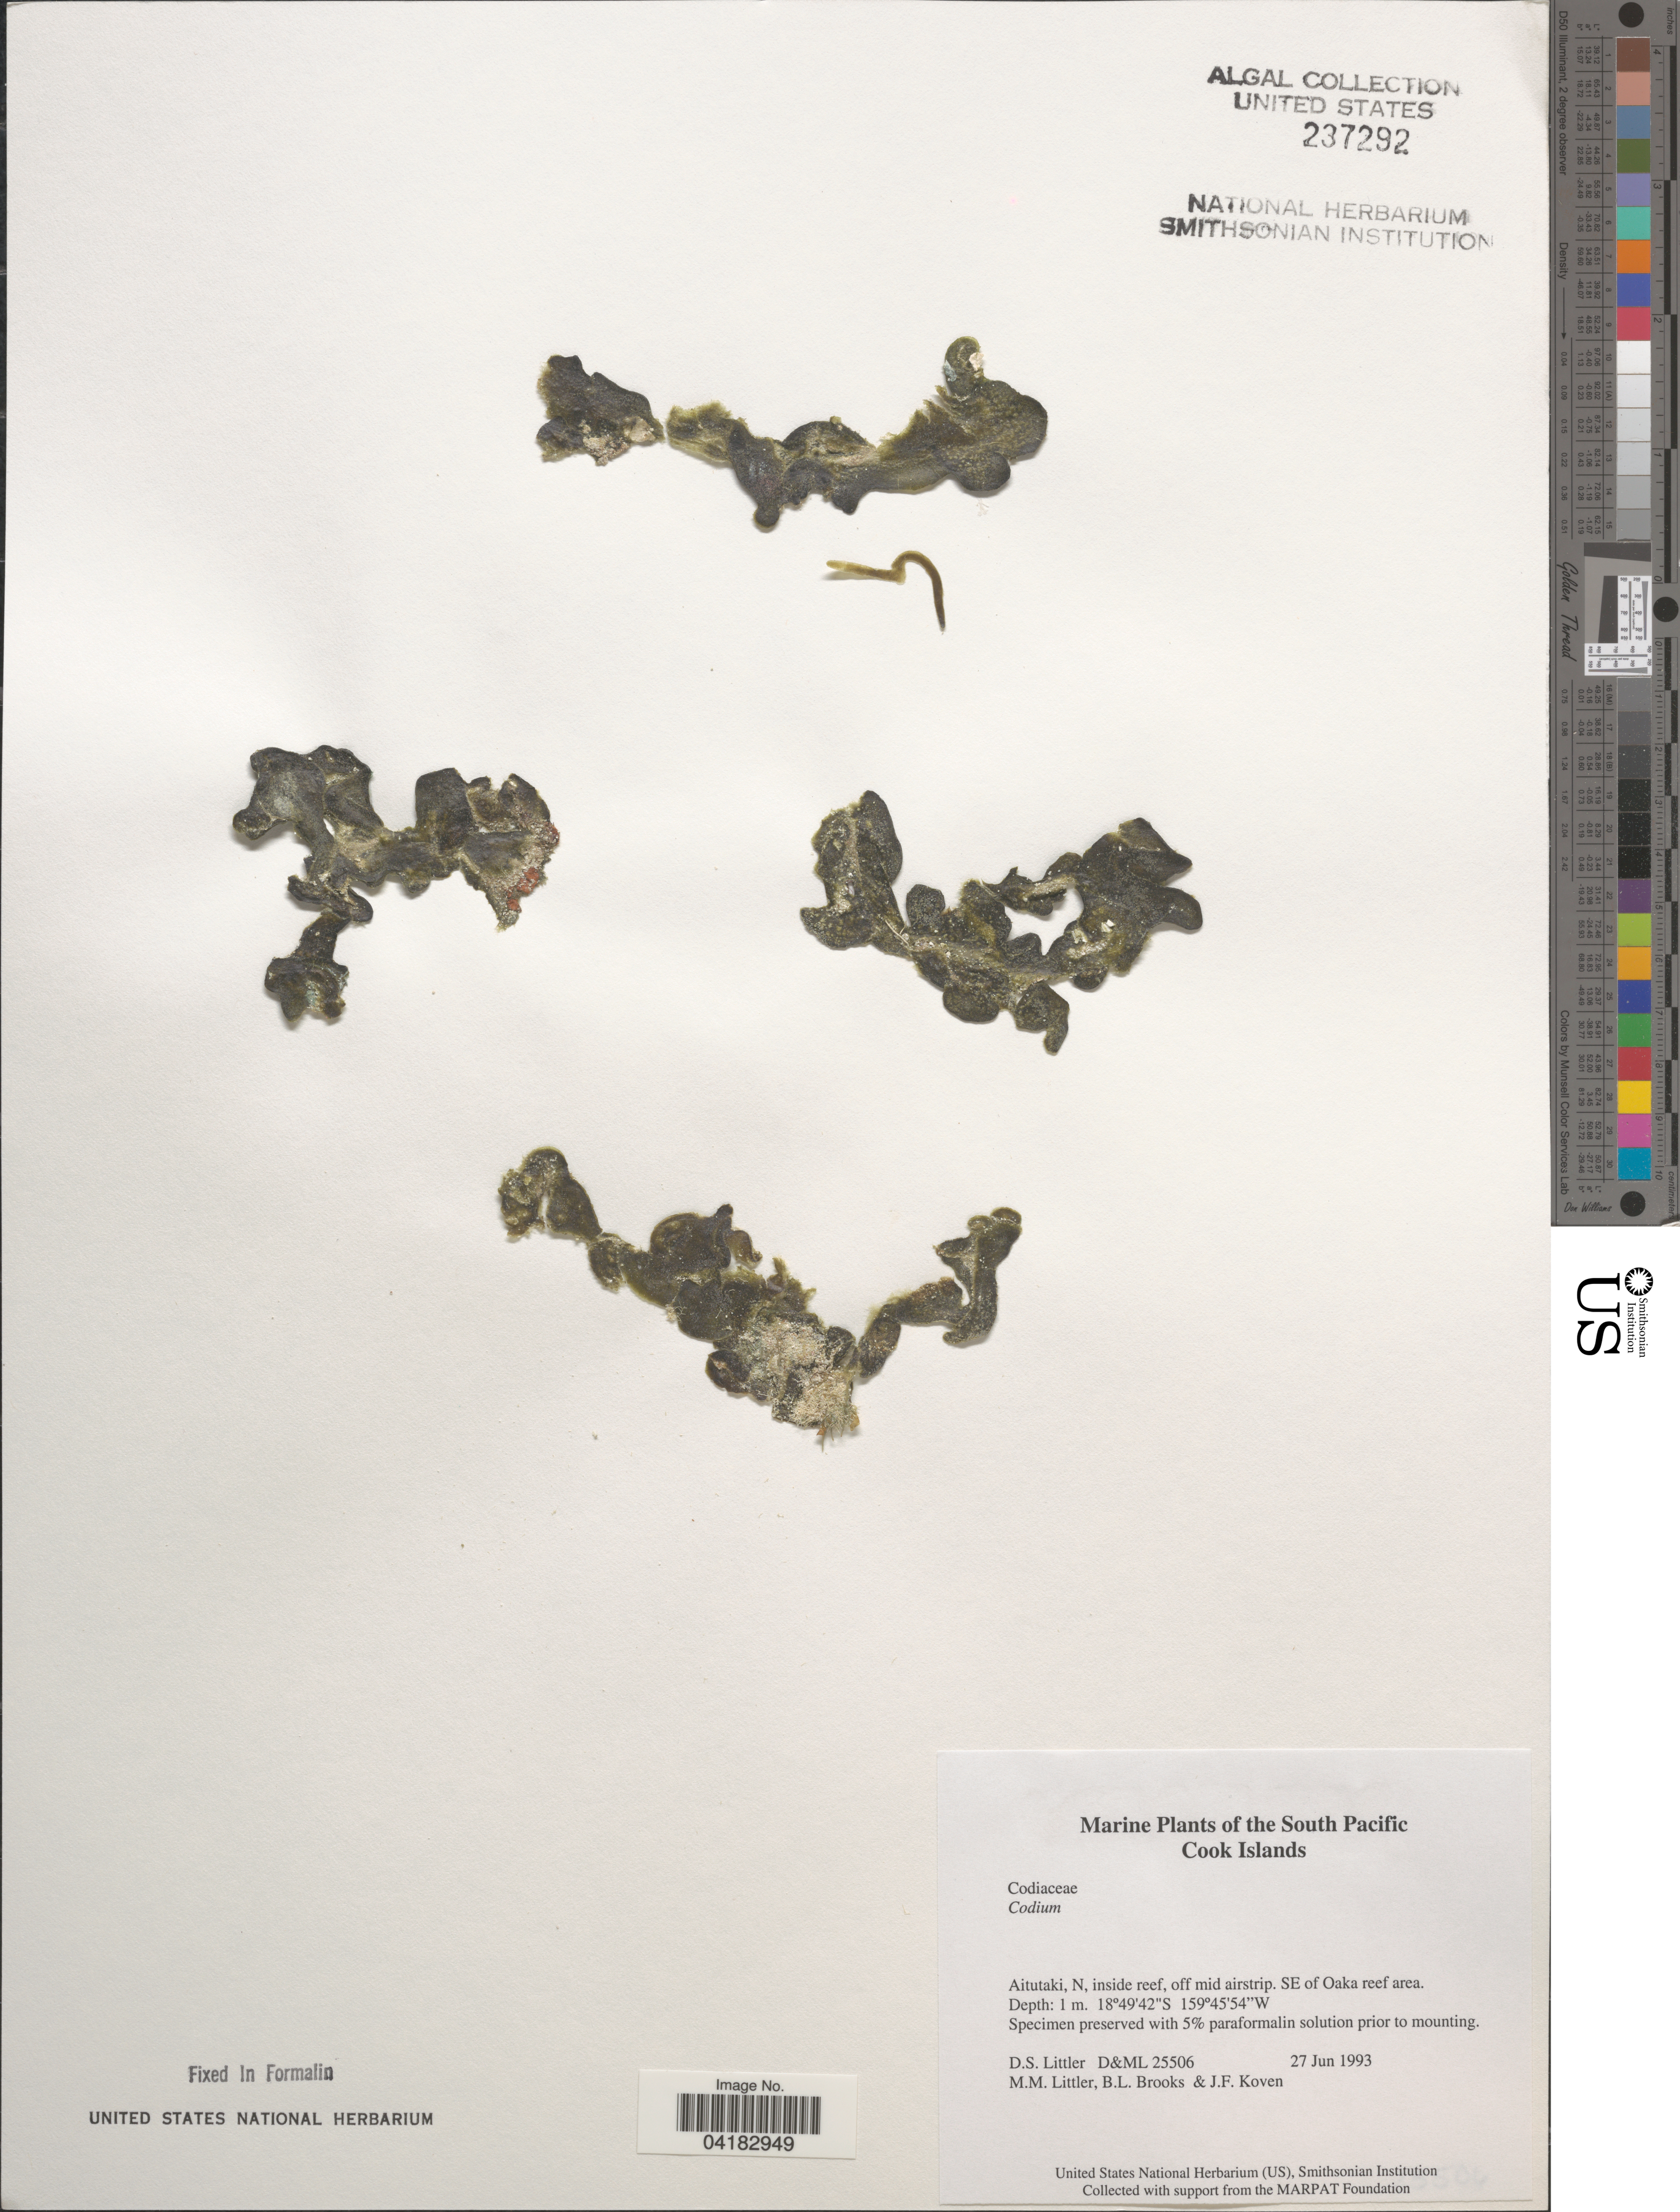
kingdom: Plantae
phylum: Chlorophyta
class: Ulvophyceae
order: Bryopsidales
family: Codiaceae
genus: Codium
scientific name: Codium sp.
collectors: D. S. Littler, B. Brooks & J. Koven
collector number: D&ML25506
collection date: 1993-06-27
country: Cook Islands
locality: South Pacific. Aitutaki, N, inside reef, off mid airstrip. SE of Oaka reef area.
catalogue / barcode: US 237292